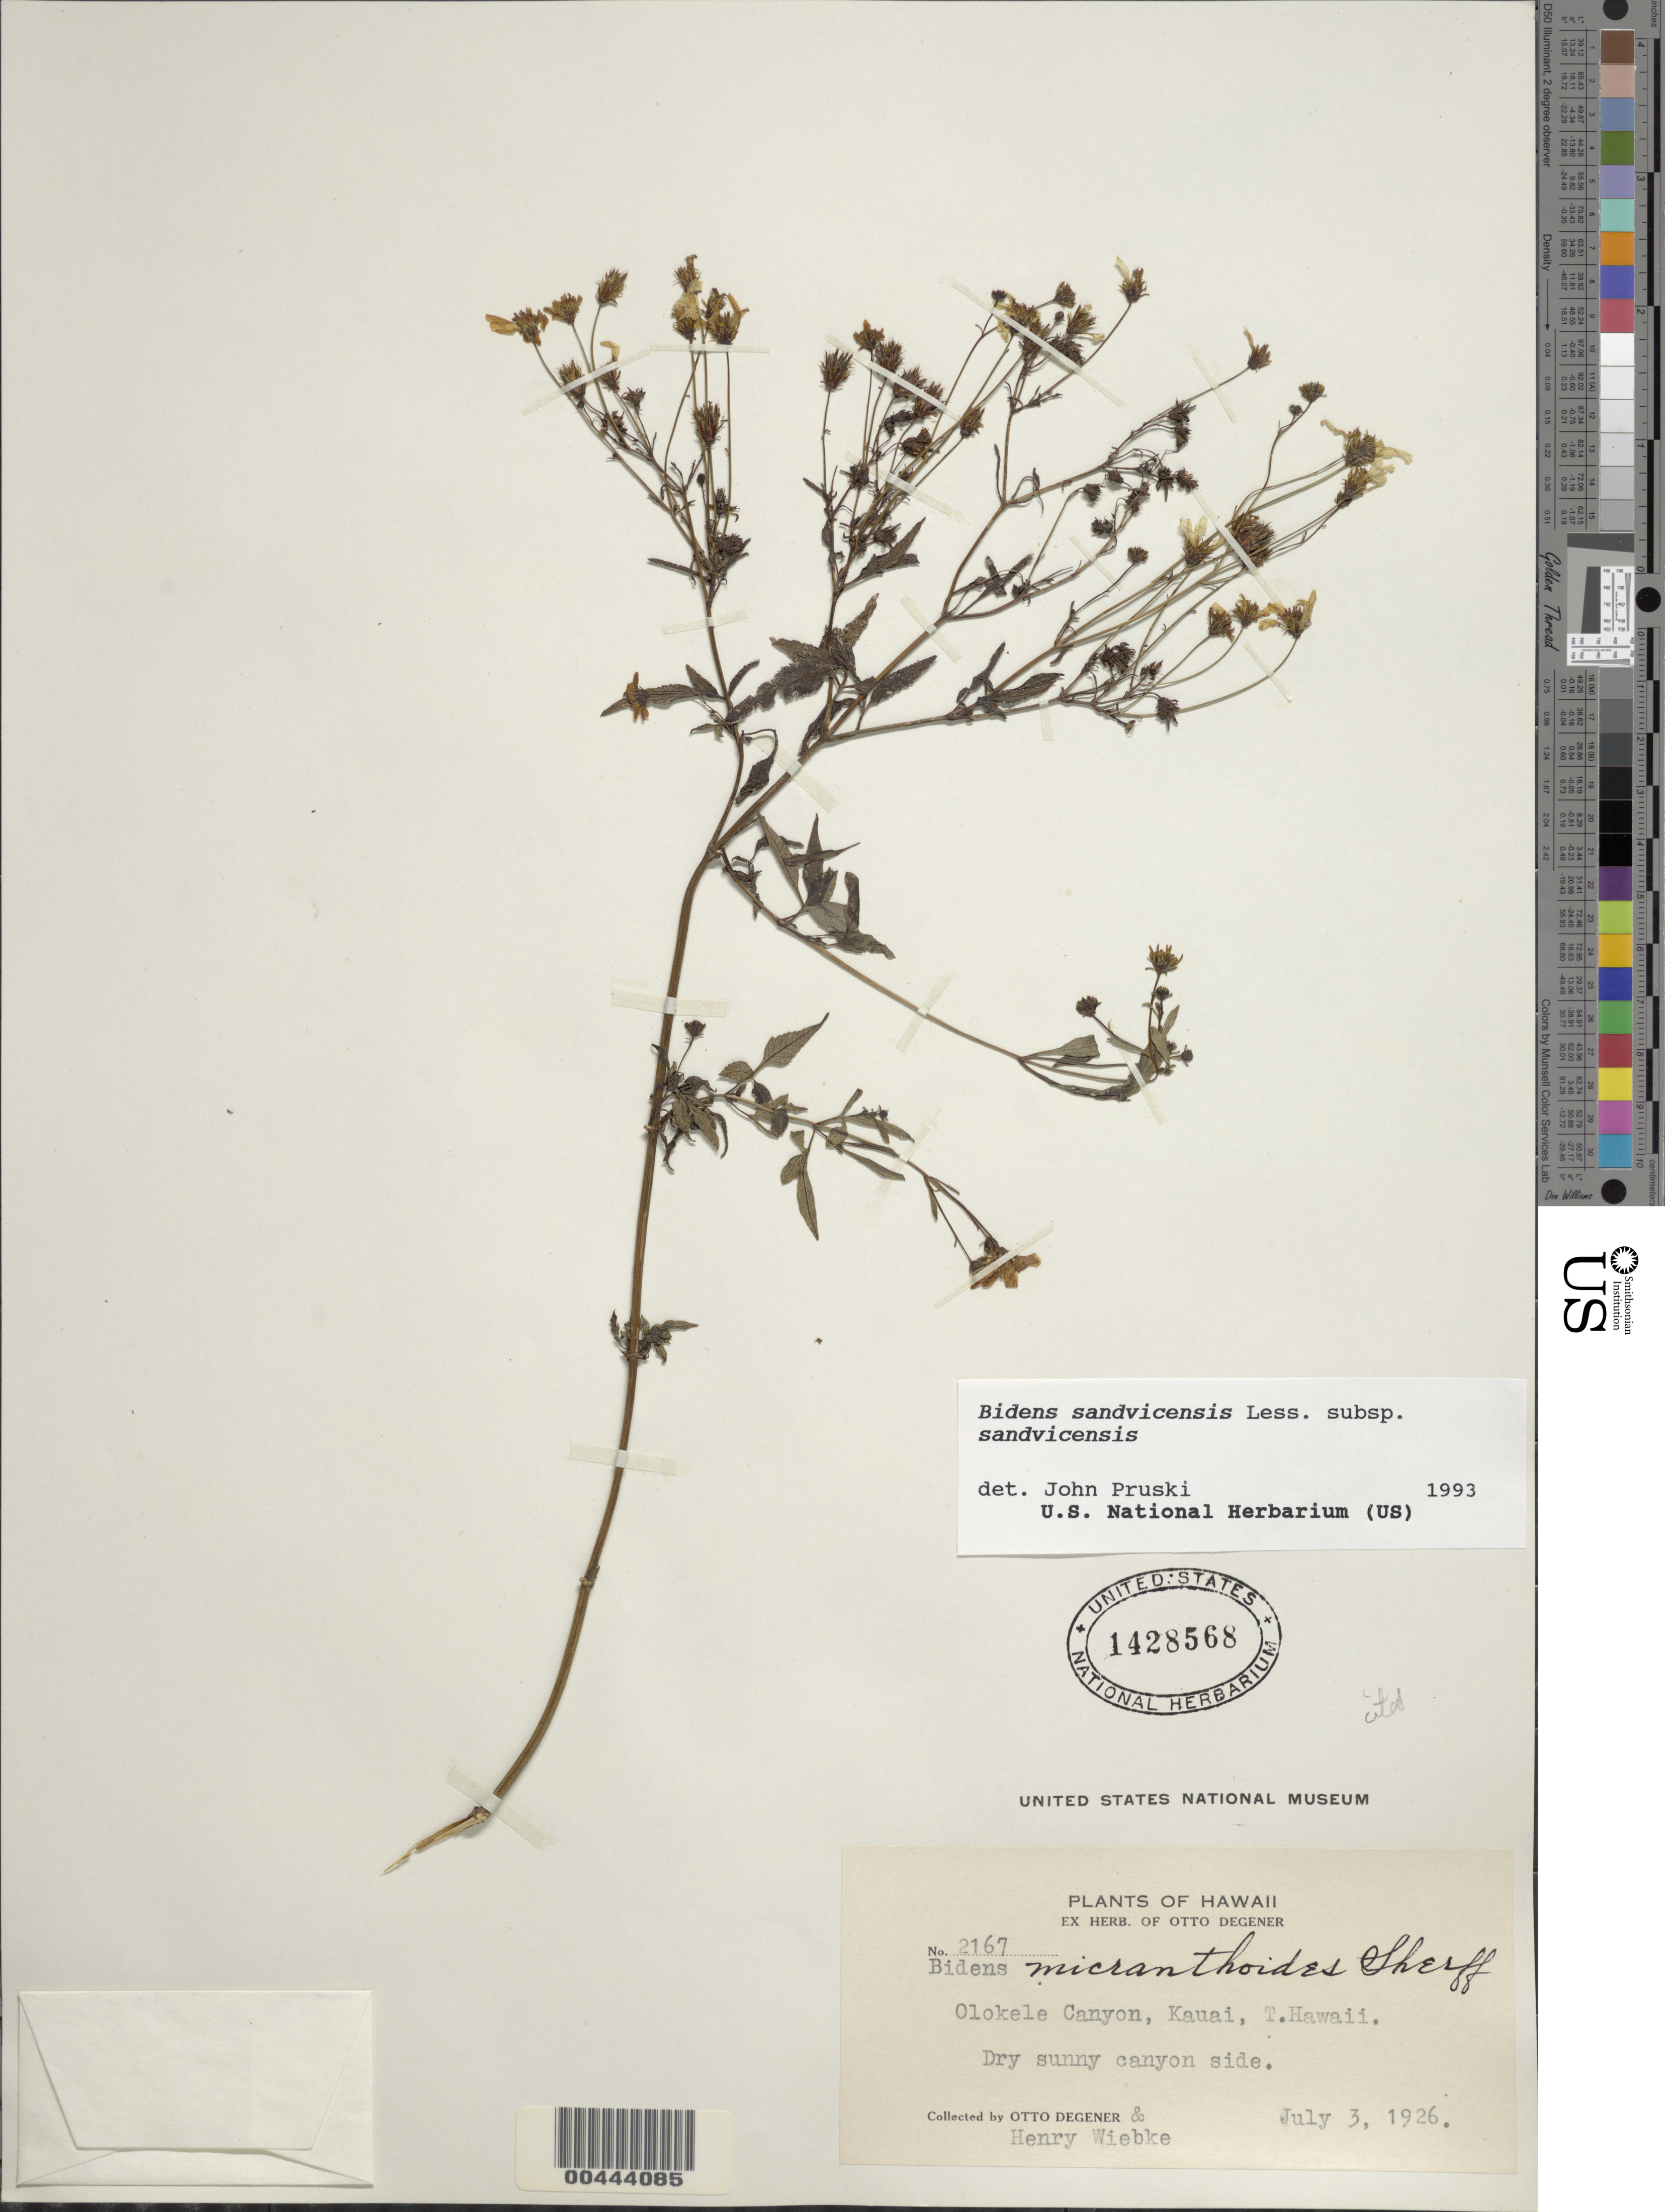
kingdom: Plantae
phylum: Tracheophyta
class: Magnoliopsida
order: Asterales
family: Asteraceae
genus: Bidens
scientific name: Bidens sandvicensis subsp. sandvicensis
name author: Less.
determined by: Pruski, J. F.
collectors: O. Degener & H. Wiebke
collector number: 2167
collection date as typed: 3 Jul 1926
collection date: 1926-07-03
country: United States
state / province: Hawaii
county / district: Kauai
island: Kaua'i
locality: Olokele Canyon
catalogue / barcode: US 1428568